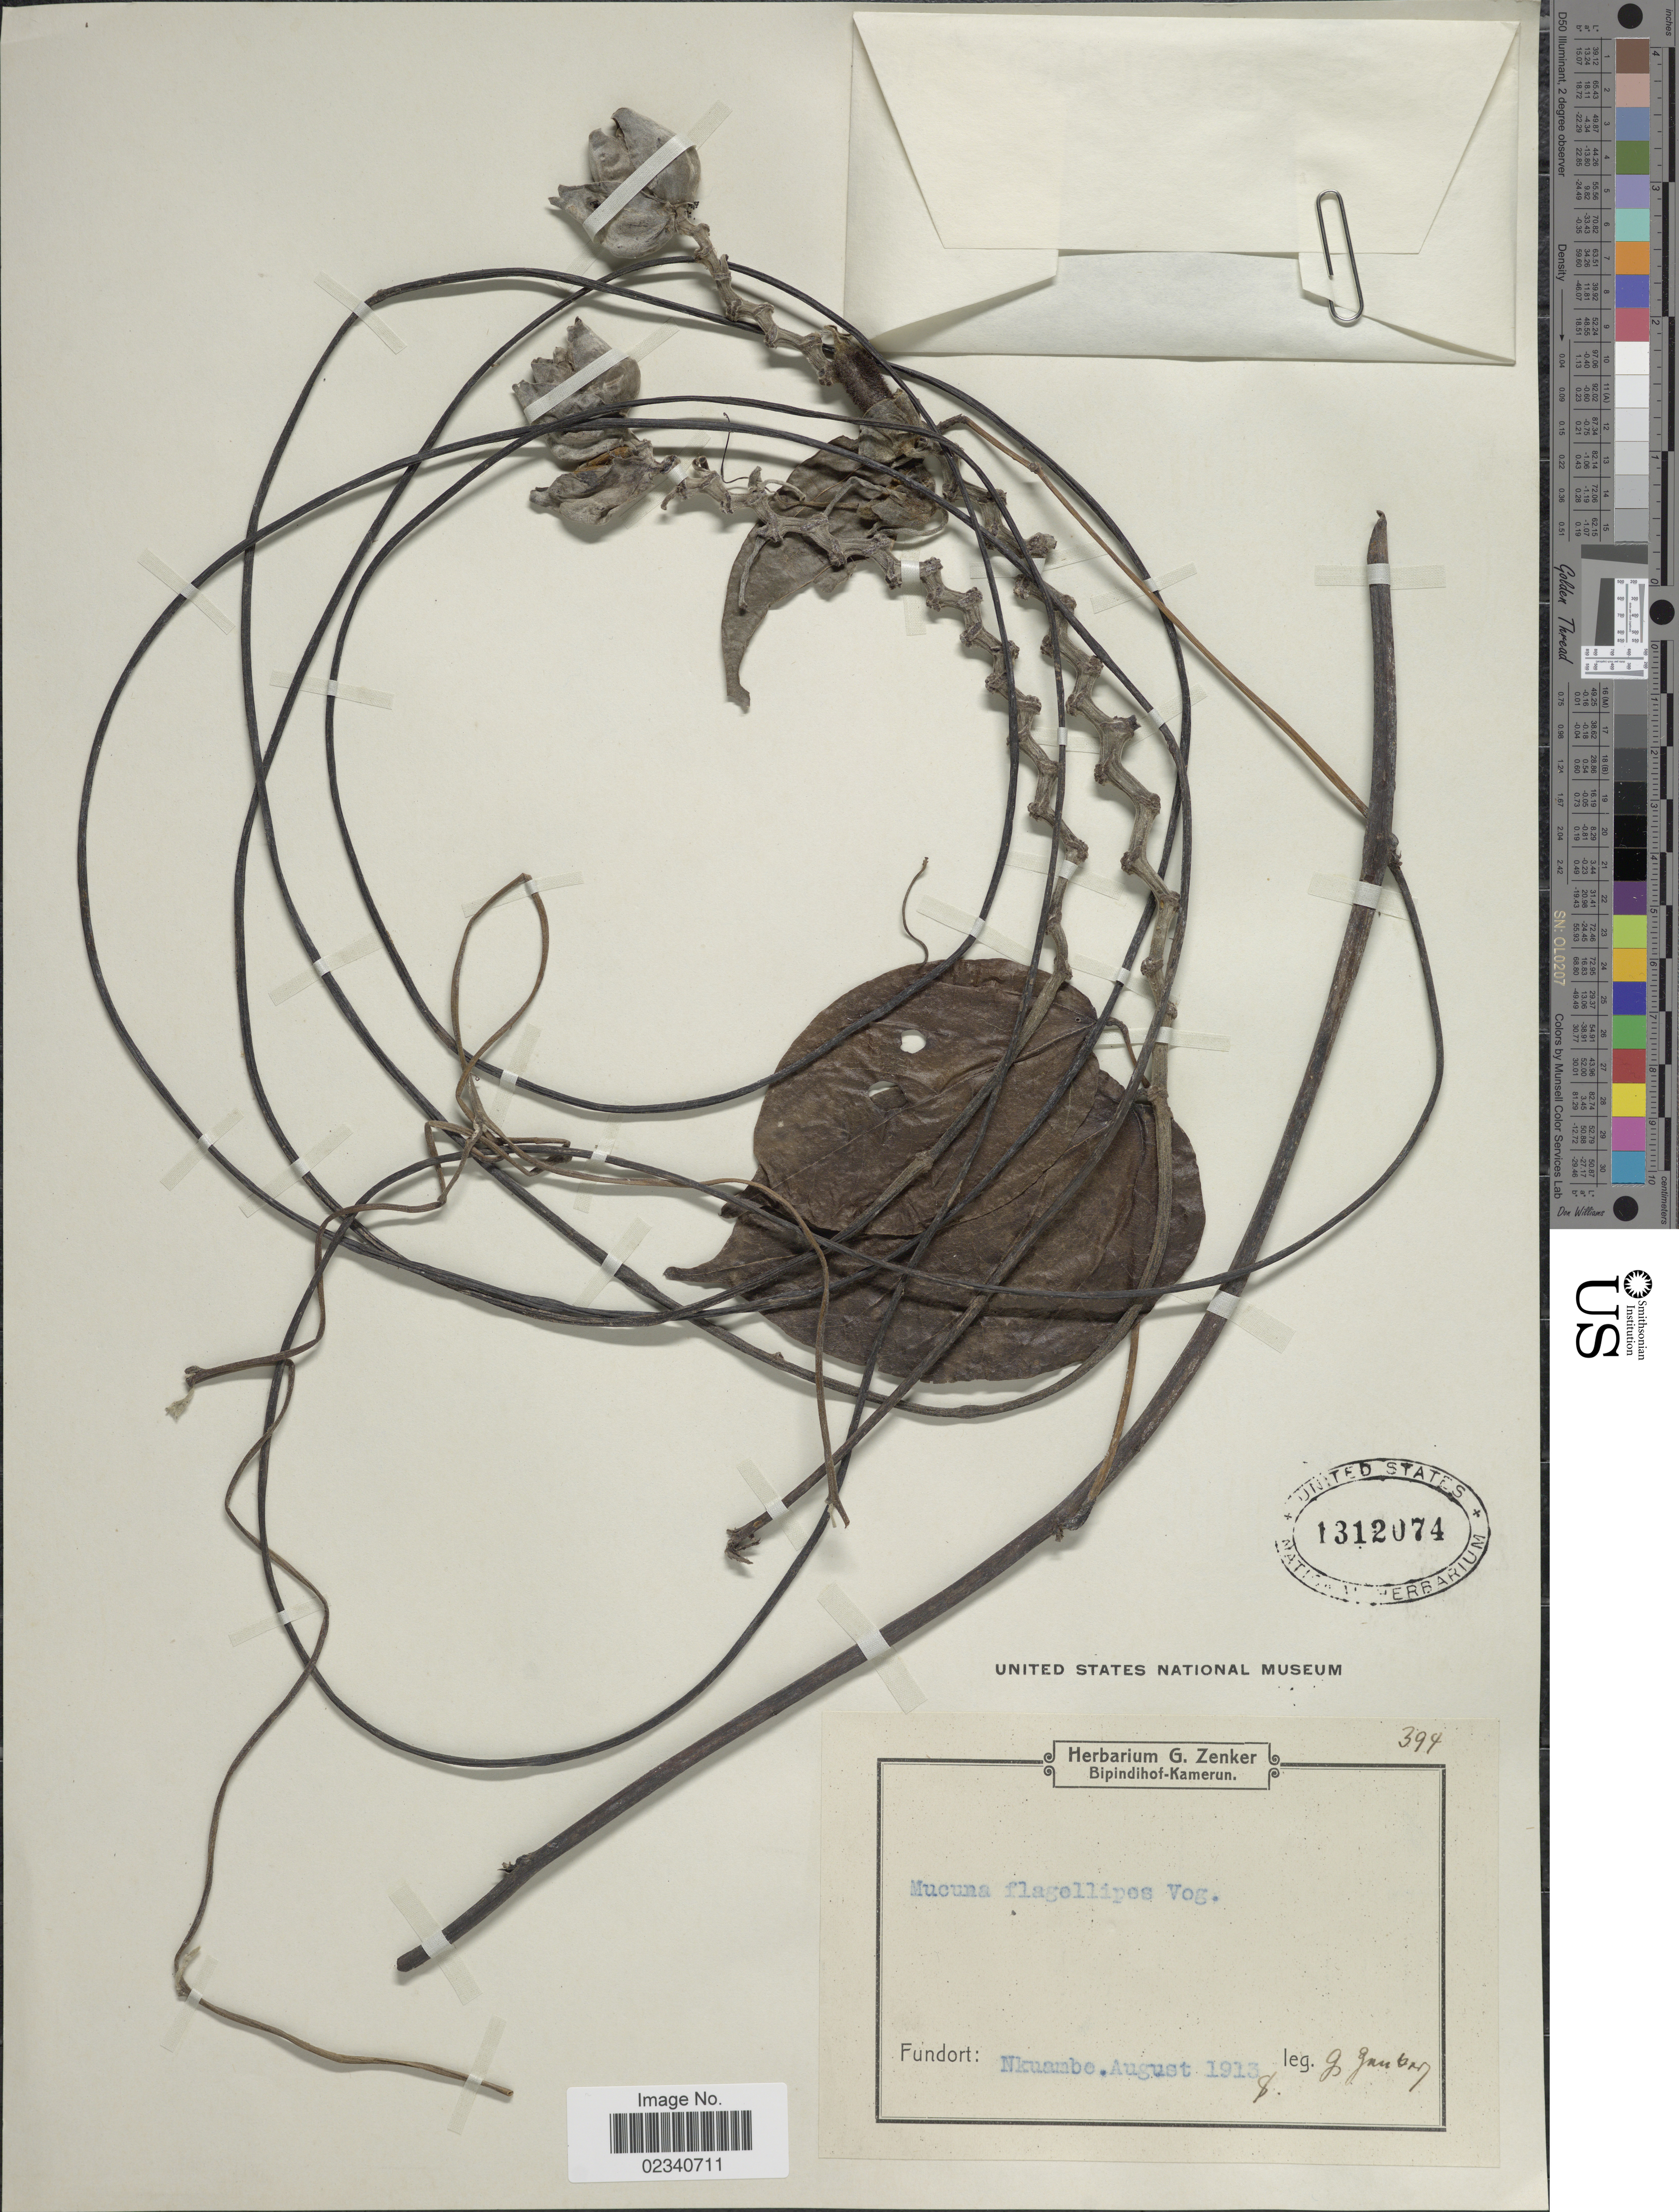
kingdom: Plantae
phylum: Tracheophyta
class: Magnoliopsida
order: Fabales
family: Fabaceae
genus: Mucuna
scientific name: Mucuna flagellipes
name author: Vogel ex Benth.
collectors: G. A. Zenker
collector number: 394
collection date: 1913-08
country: Cameroon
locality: Nkaumbe.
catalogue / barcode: US 1312074